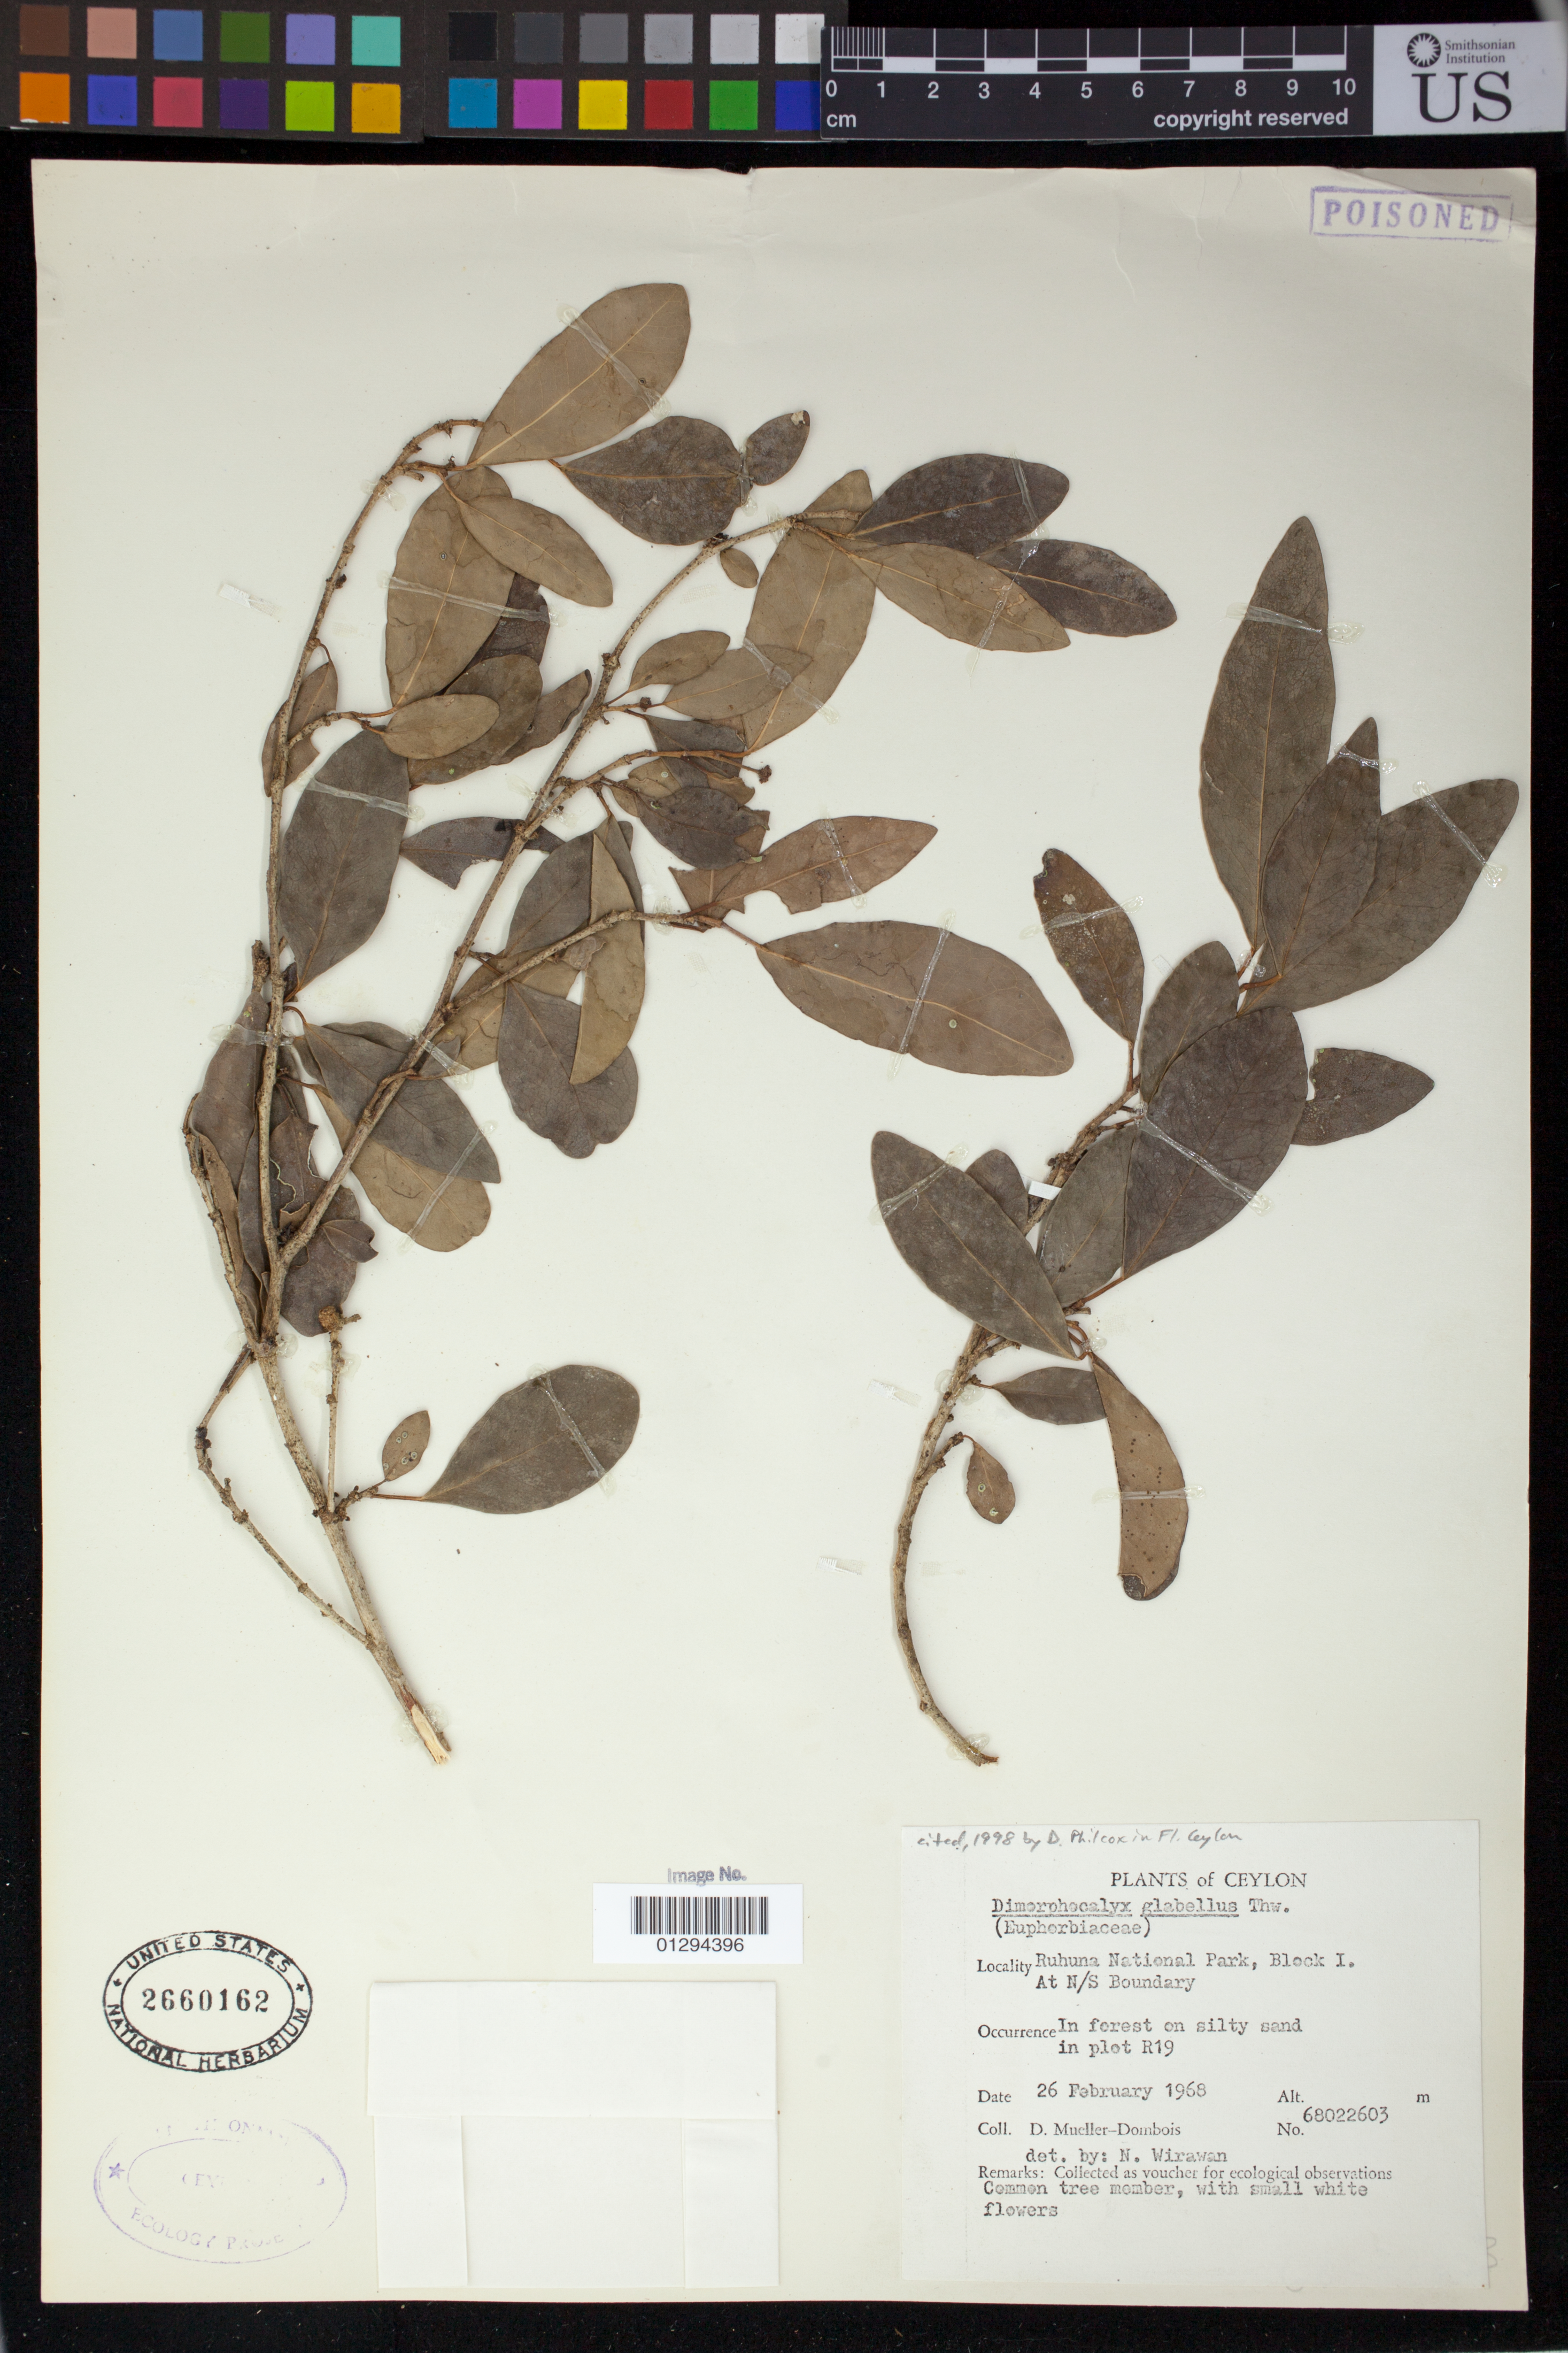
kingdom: Plantae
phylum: Tracheophyta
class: Magnoliopsida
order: Malpighiales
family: Euphorbiaceae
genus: Dimorphocalyx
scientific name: Dimorphocalyx glabellus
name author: Thwaites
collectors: D. Mueller-Dombois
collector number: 68022603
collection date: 1968-02-26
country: Sri Lanka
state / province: Southern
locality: Ruhuna National Park, Block I. At N/S Boundary, in plot 19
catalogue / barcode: US 2660162